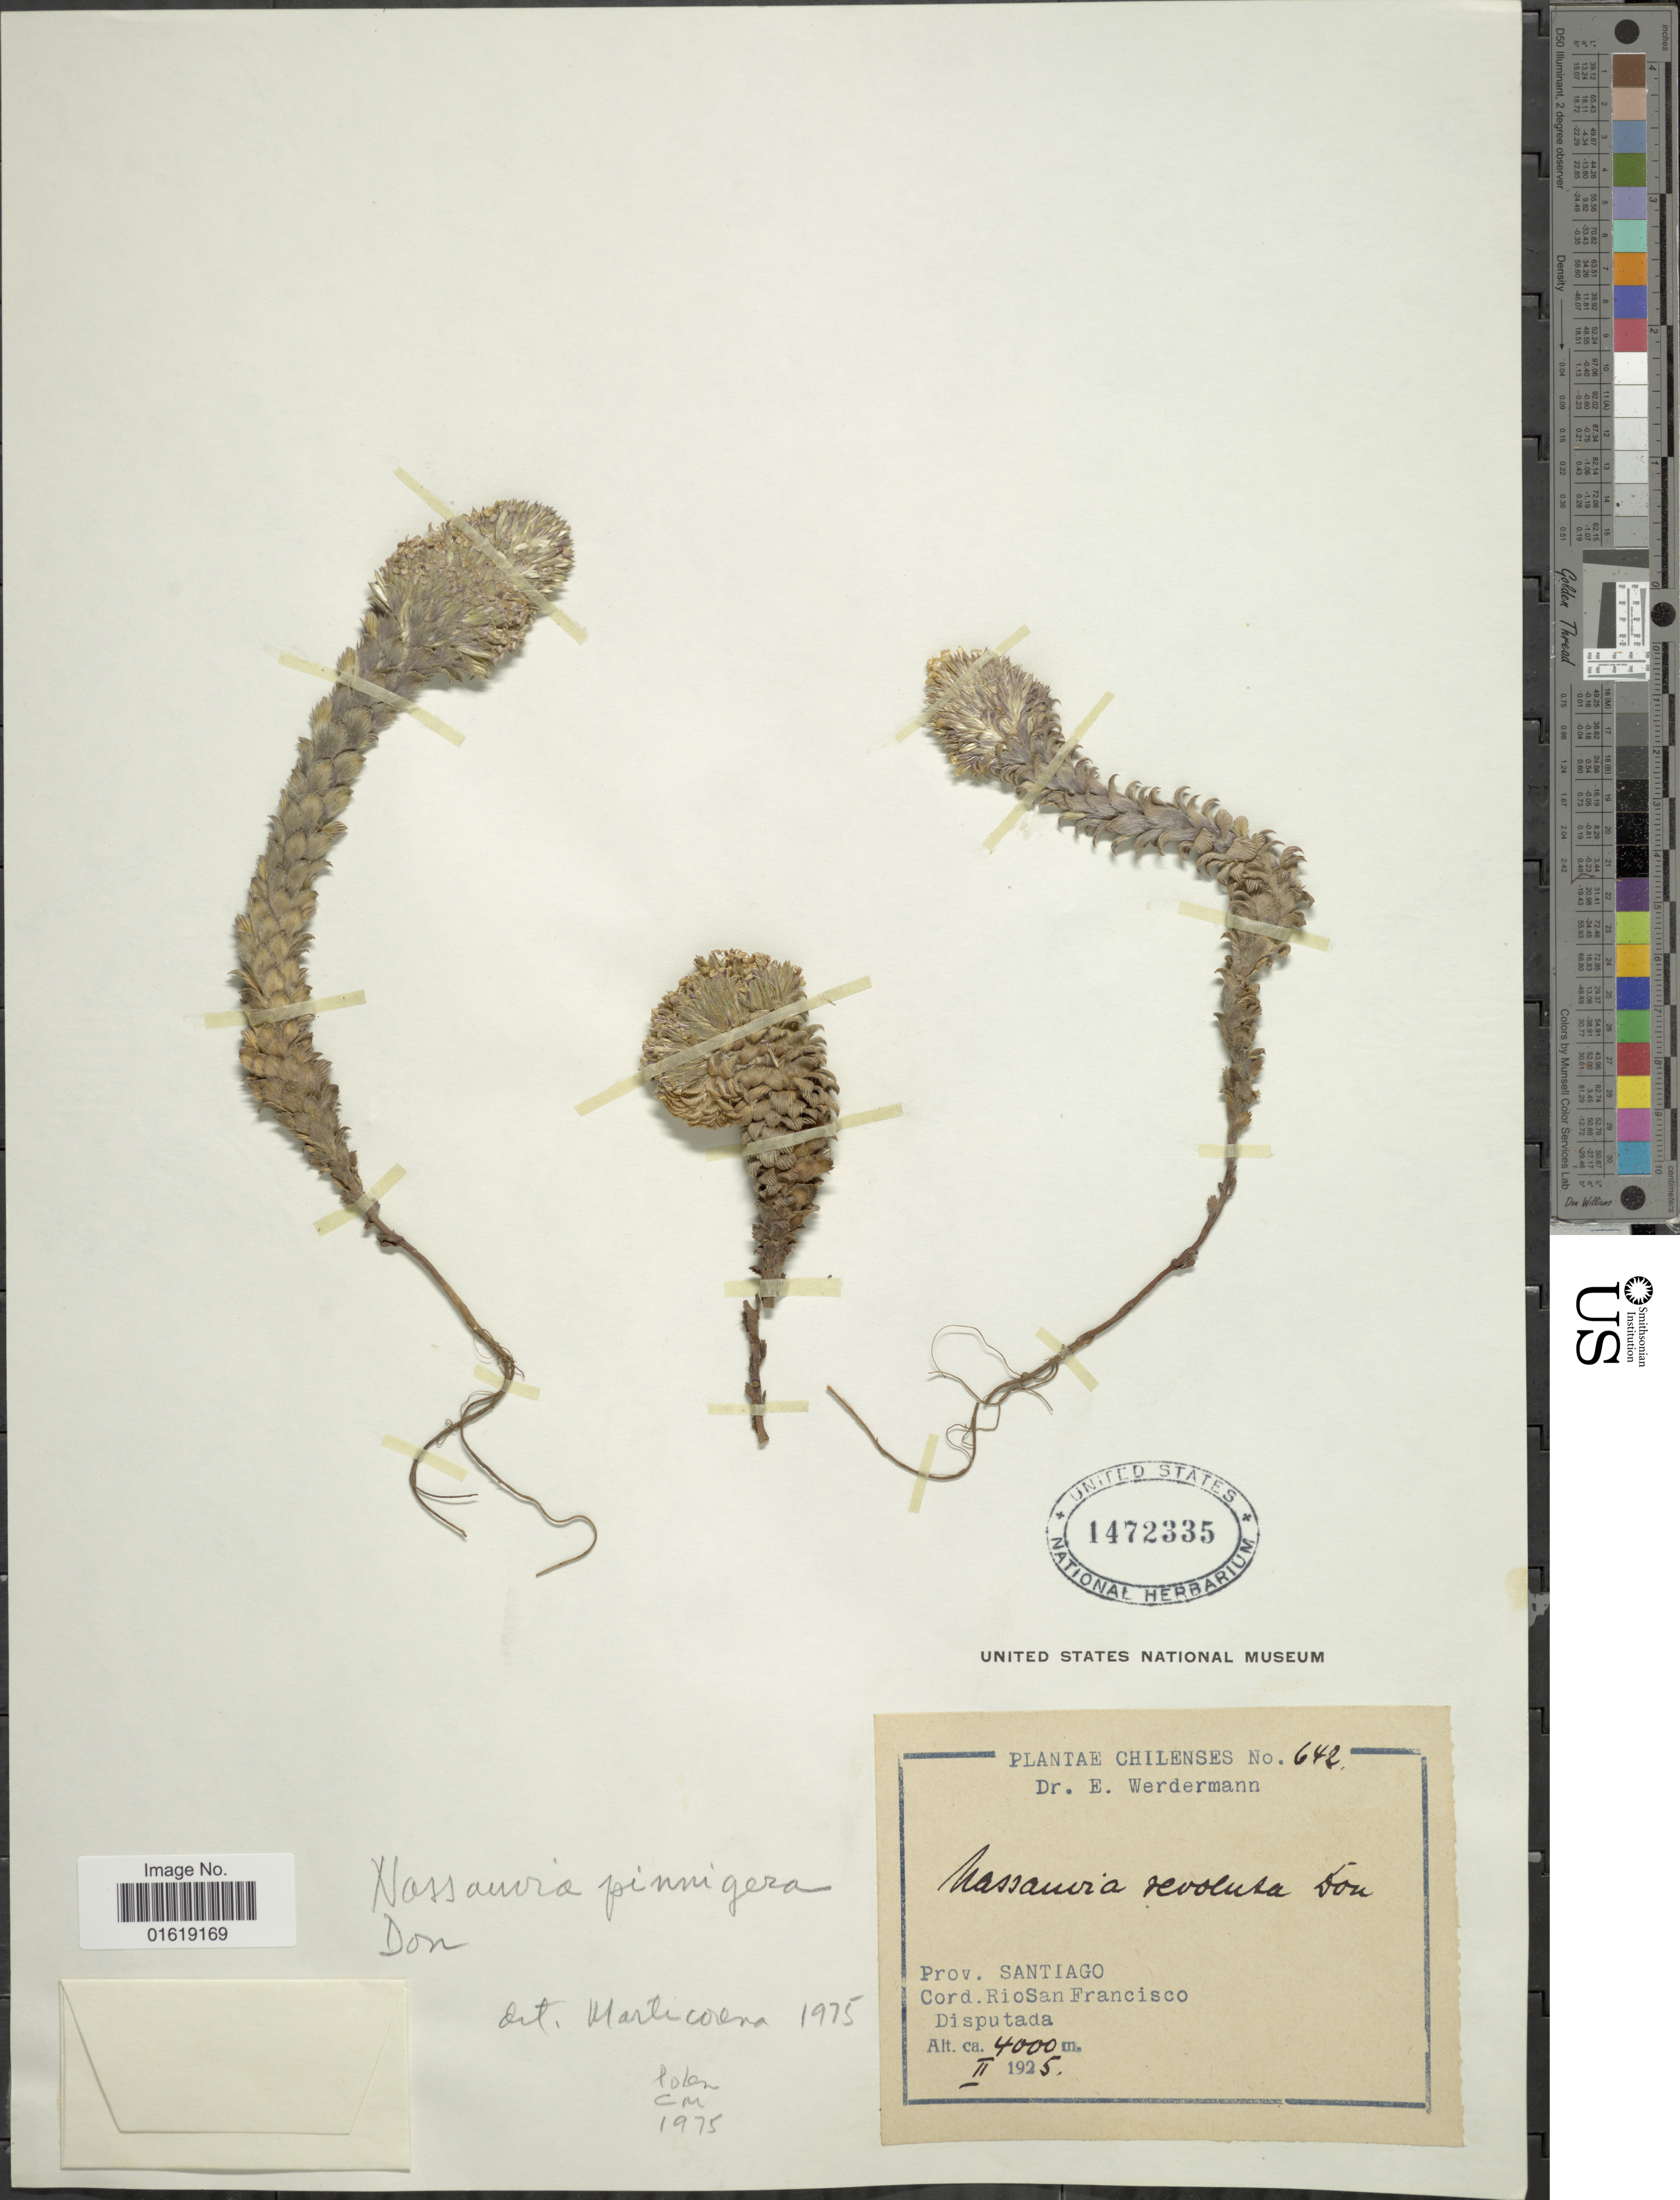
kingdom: Plantae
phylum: Tracheophyta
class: Magnoliopsida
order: Asterales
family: Asteraceae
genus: Nassauvia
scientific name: Nassauvia pinnigera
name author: D. Don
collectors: E. Werdermann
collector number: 642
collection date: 1925-02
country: Chile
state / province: Región Metropolitana (RM)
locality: Prov. Santiago. Cord. Rio San Francisco. Disputada.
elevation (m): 4000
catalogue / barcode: US 1472335